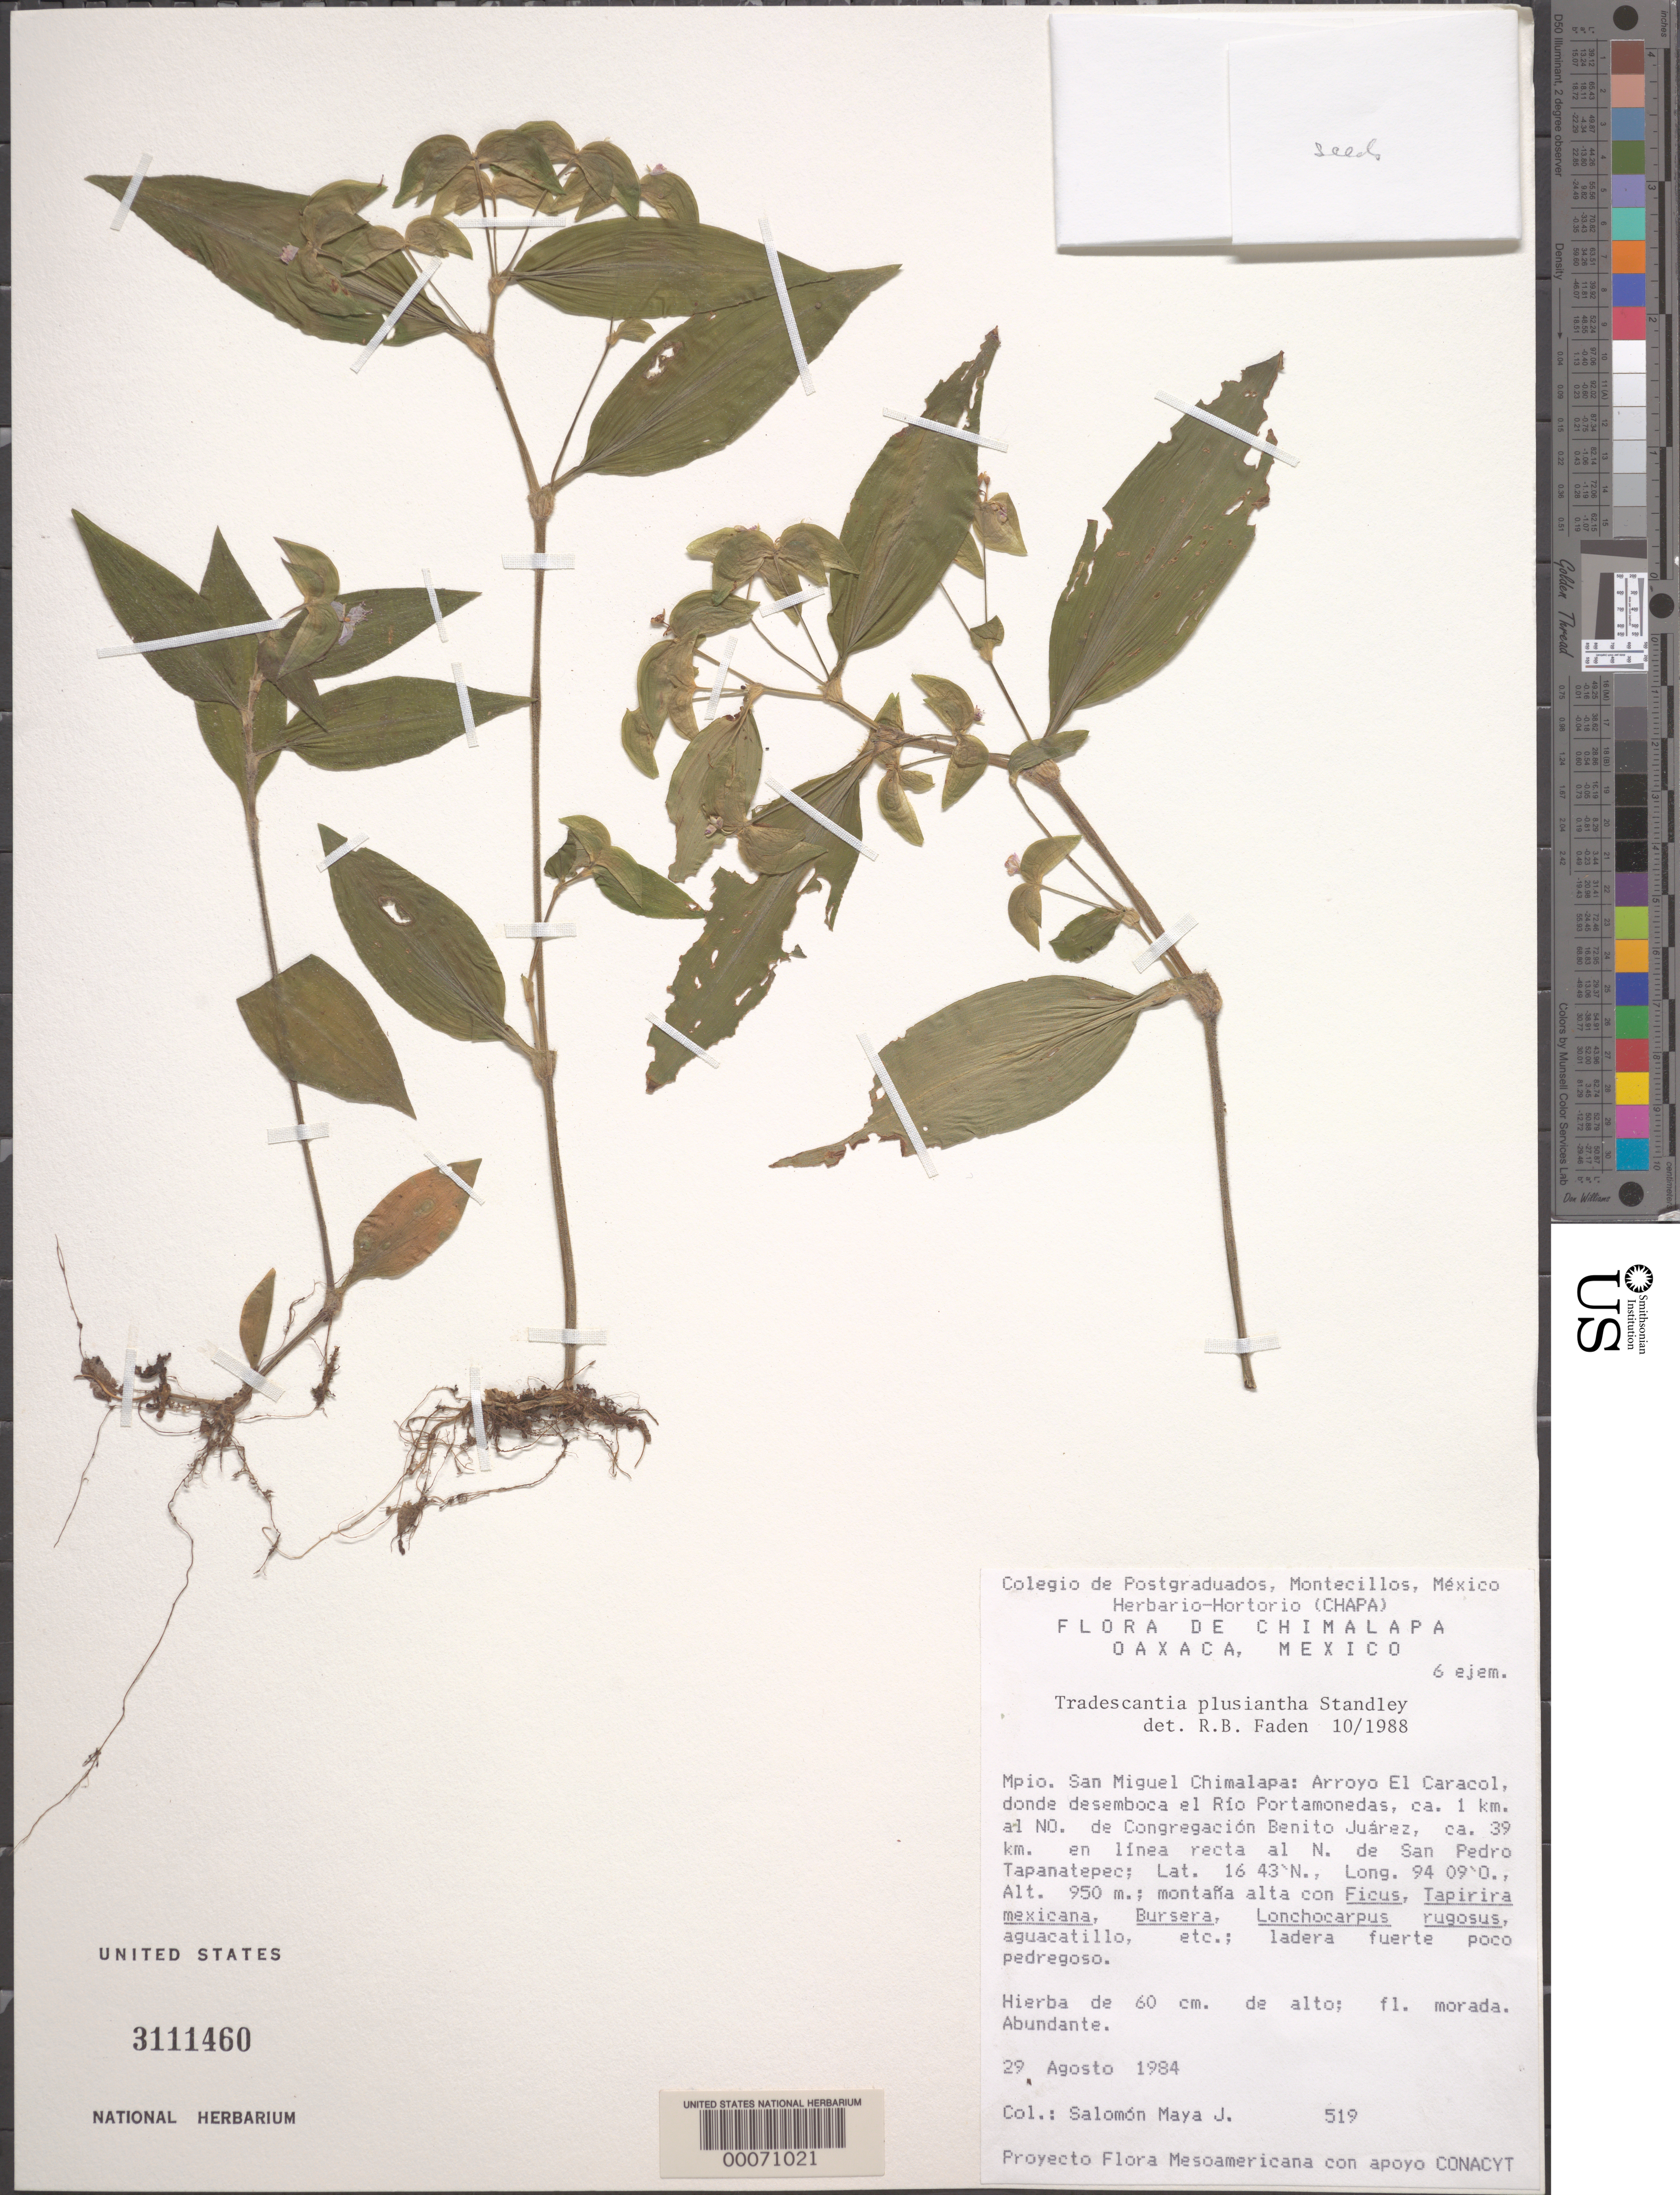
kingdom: Plantae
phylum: Tracheophyta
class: Liliopsida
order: Commelinales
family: Commelinaceae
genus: Tradescantia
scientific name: Tradescantia plusiantha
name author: Standl.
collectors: S. Maya J.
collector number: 519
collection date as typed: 29 Aug 1984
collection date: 1984-08-29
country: Mexico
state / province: Oaxaca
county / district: San Miguel Chimalapa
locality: El caracol stream (tributary of rio portamonedas), ca. 1 mi N of congregacion benito juarez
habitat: Mountain top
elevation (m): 950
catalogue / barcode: US 3111460